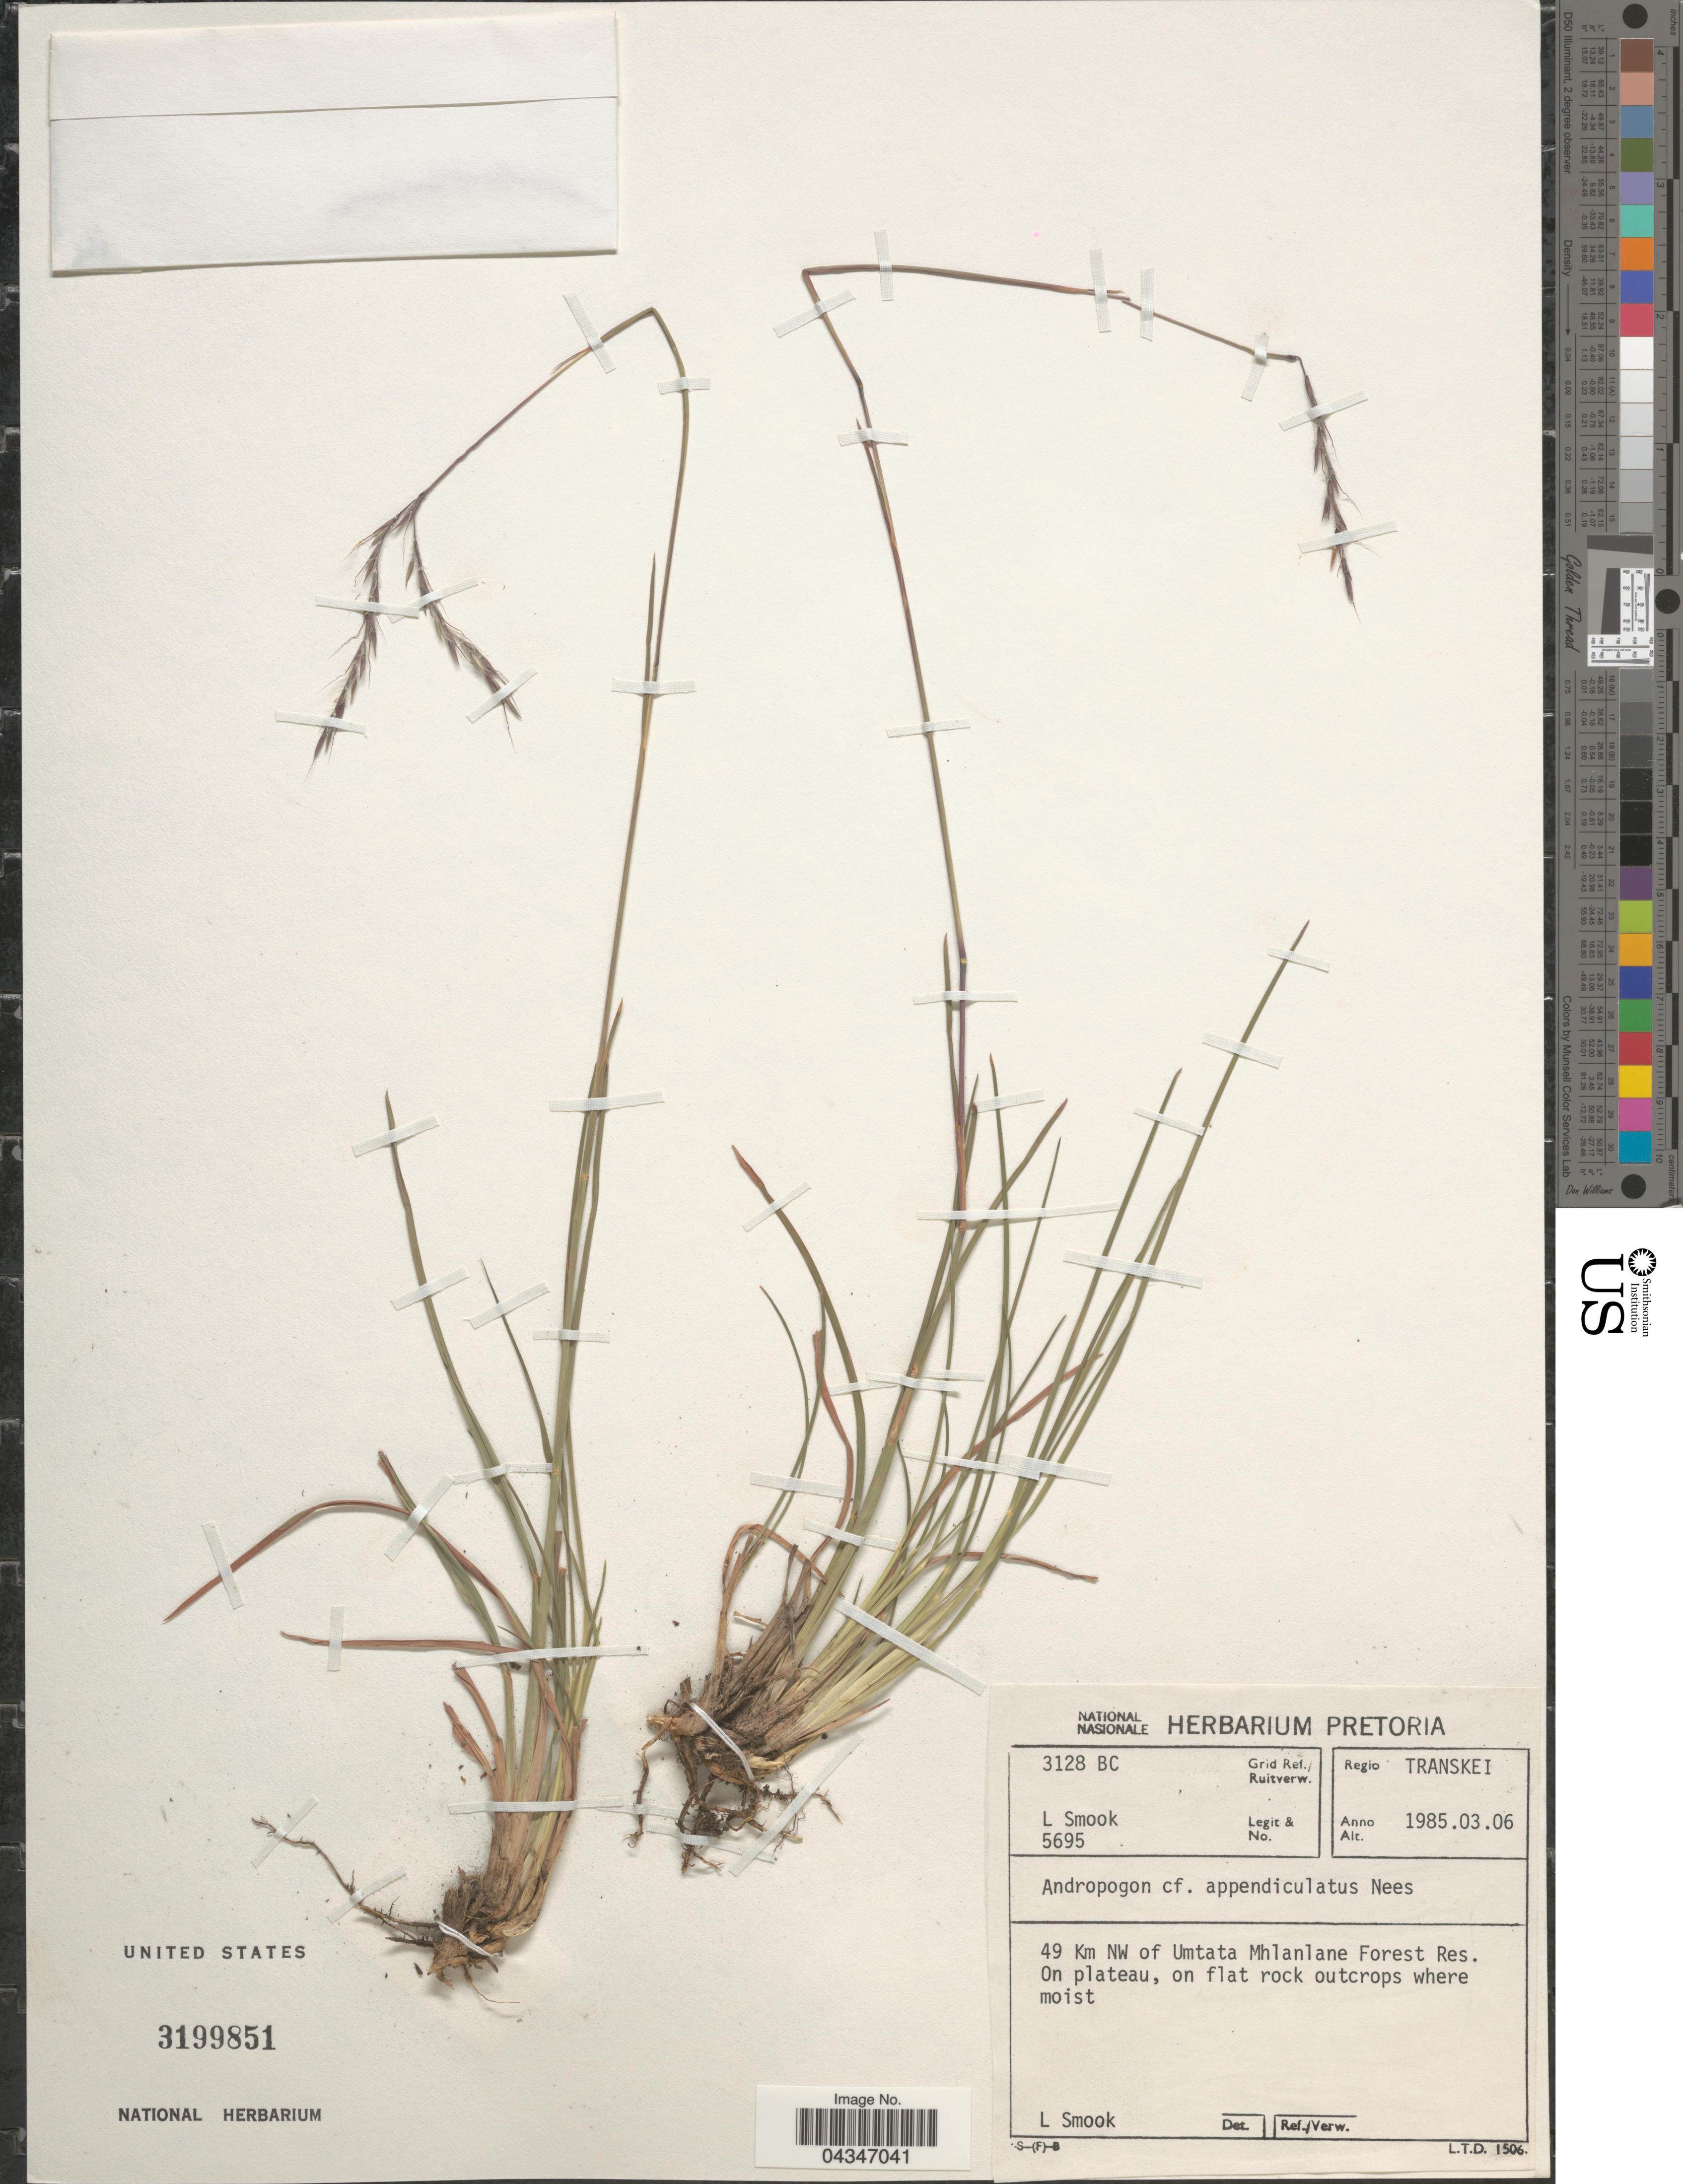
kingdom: Plantae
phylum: Tracheophyta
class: Liliopsida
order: Poales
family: Poaceae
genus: Andropogon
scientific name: Andropogon appendiculatus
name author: Nees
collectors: L. Smook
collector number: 5695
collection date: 1985-03-06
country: South Africa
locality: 3128 BC Grid Ref./Ruitverw. Regio Transkei. 49 Km NW of Umtata Mhlanlane Forest Res.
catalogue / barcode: US 3199851